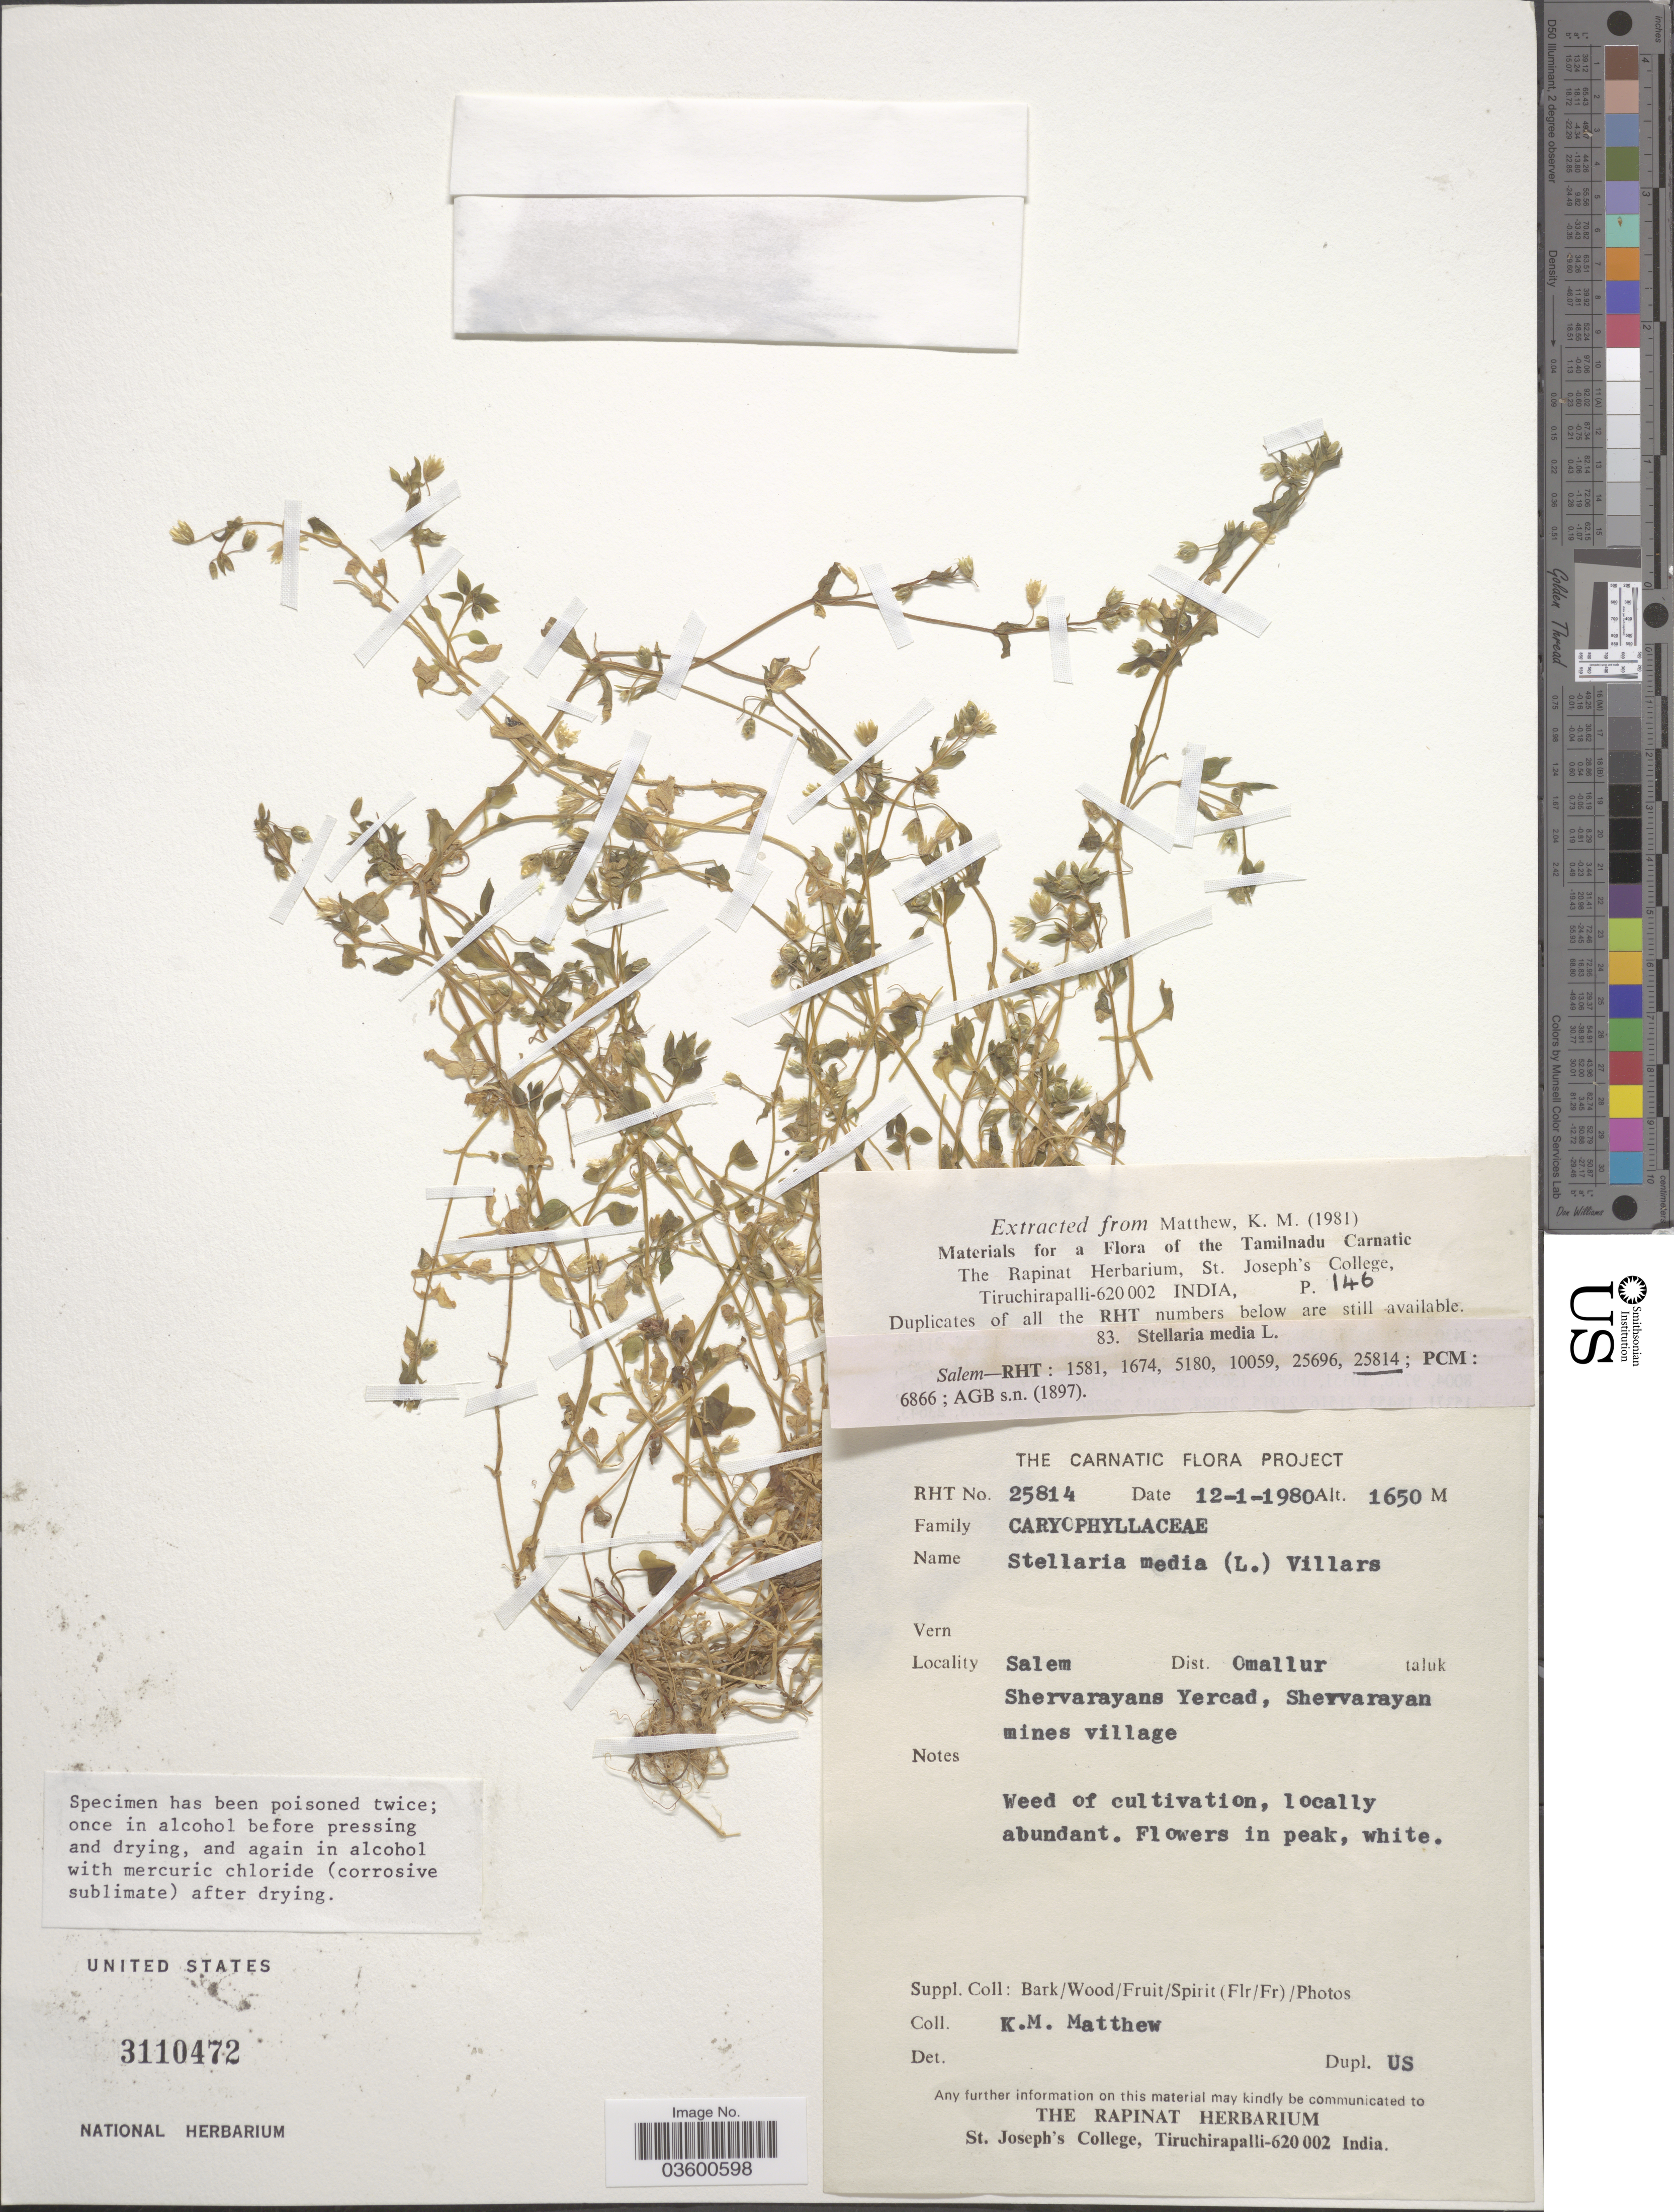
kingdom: Plantae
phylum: Tracheophyta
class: Magnoliopsida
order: Caryophyllales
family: Caryophyllaceae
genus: Stellaria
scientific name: Stellaria media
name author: (L.) Vill.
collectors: K. M. Matthew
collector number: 25814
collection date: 1980-01-12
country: India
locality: Salem. Dist. Omallur. Shervarayans Yercad, Shervarayan mines village.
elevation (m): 1650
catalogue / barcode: US 3110472